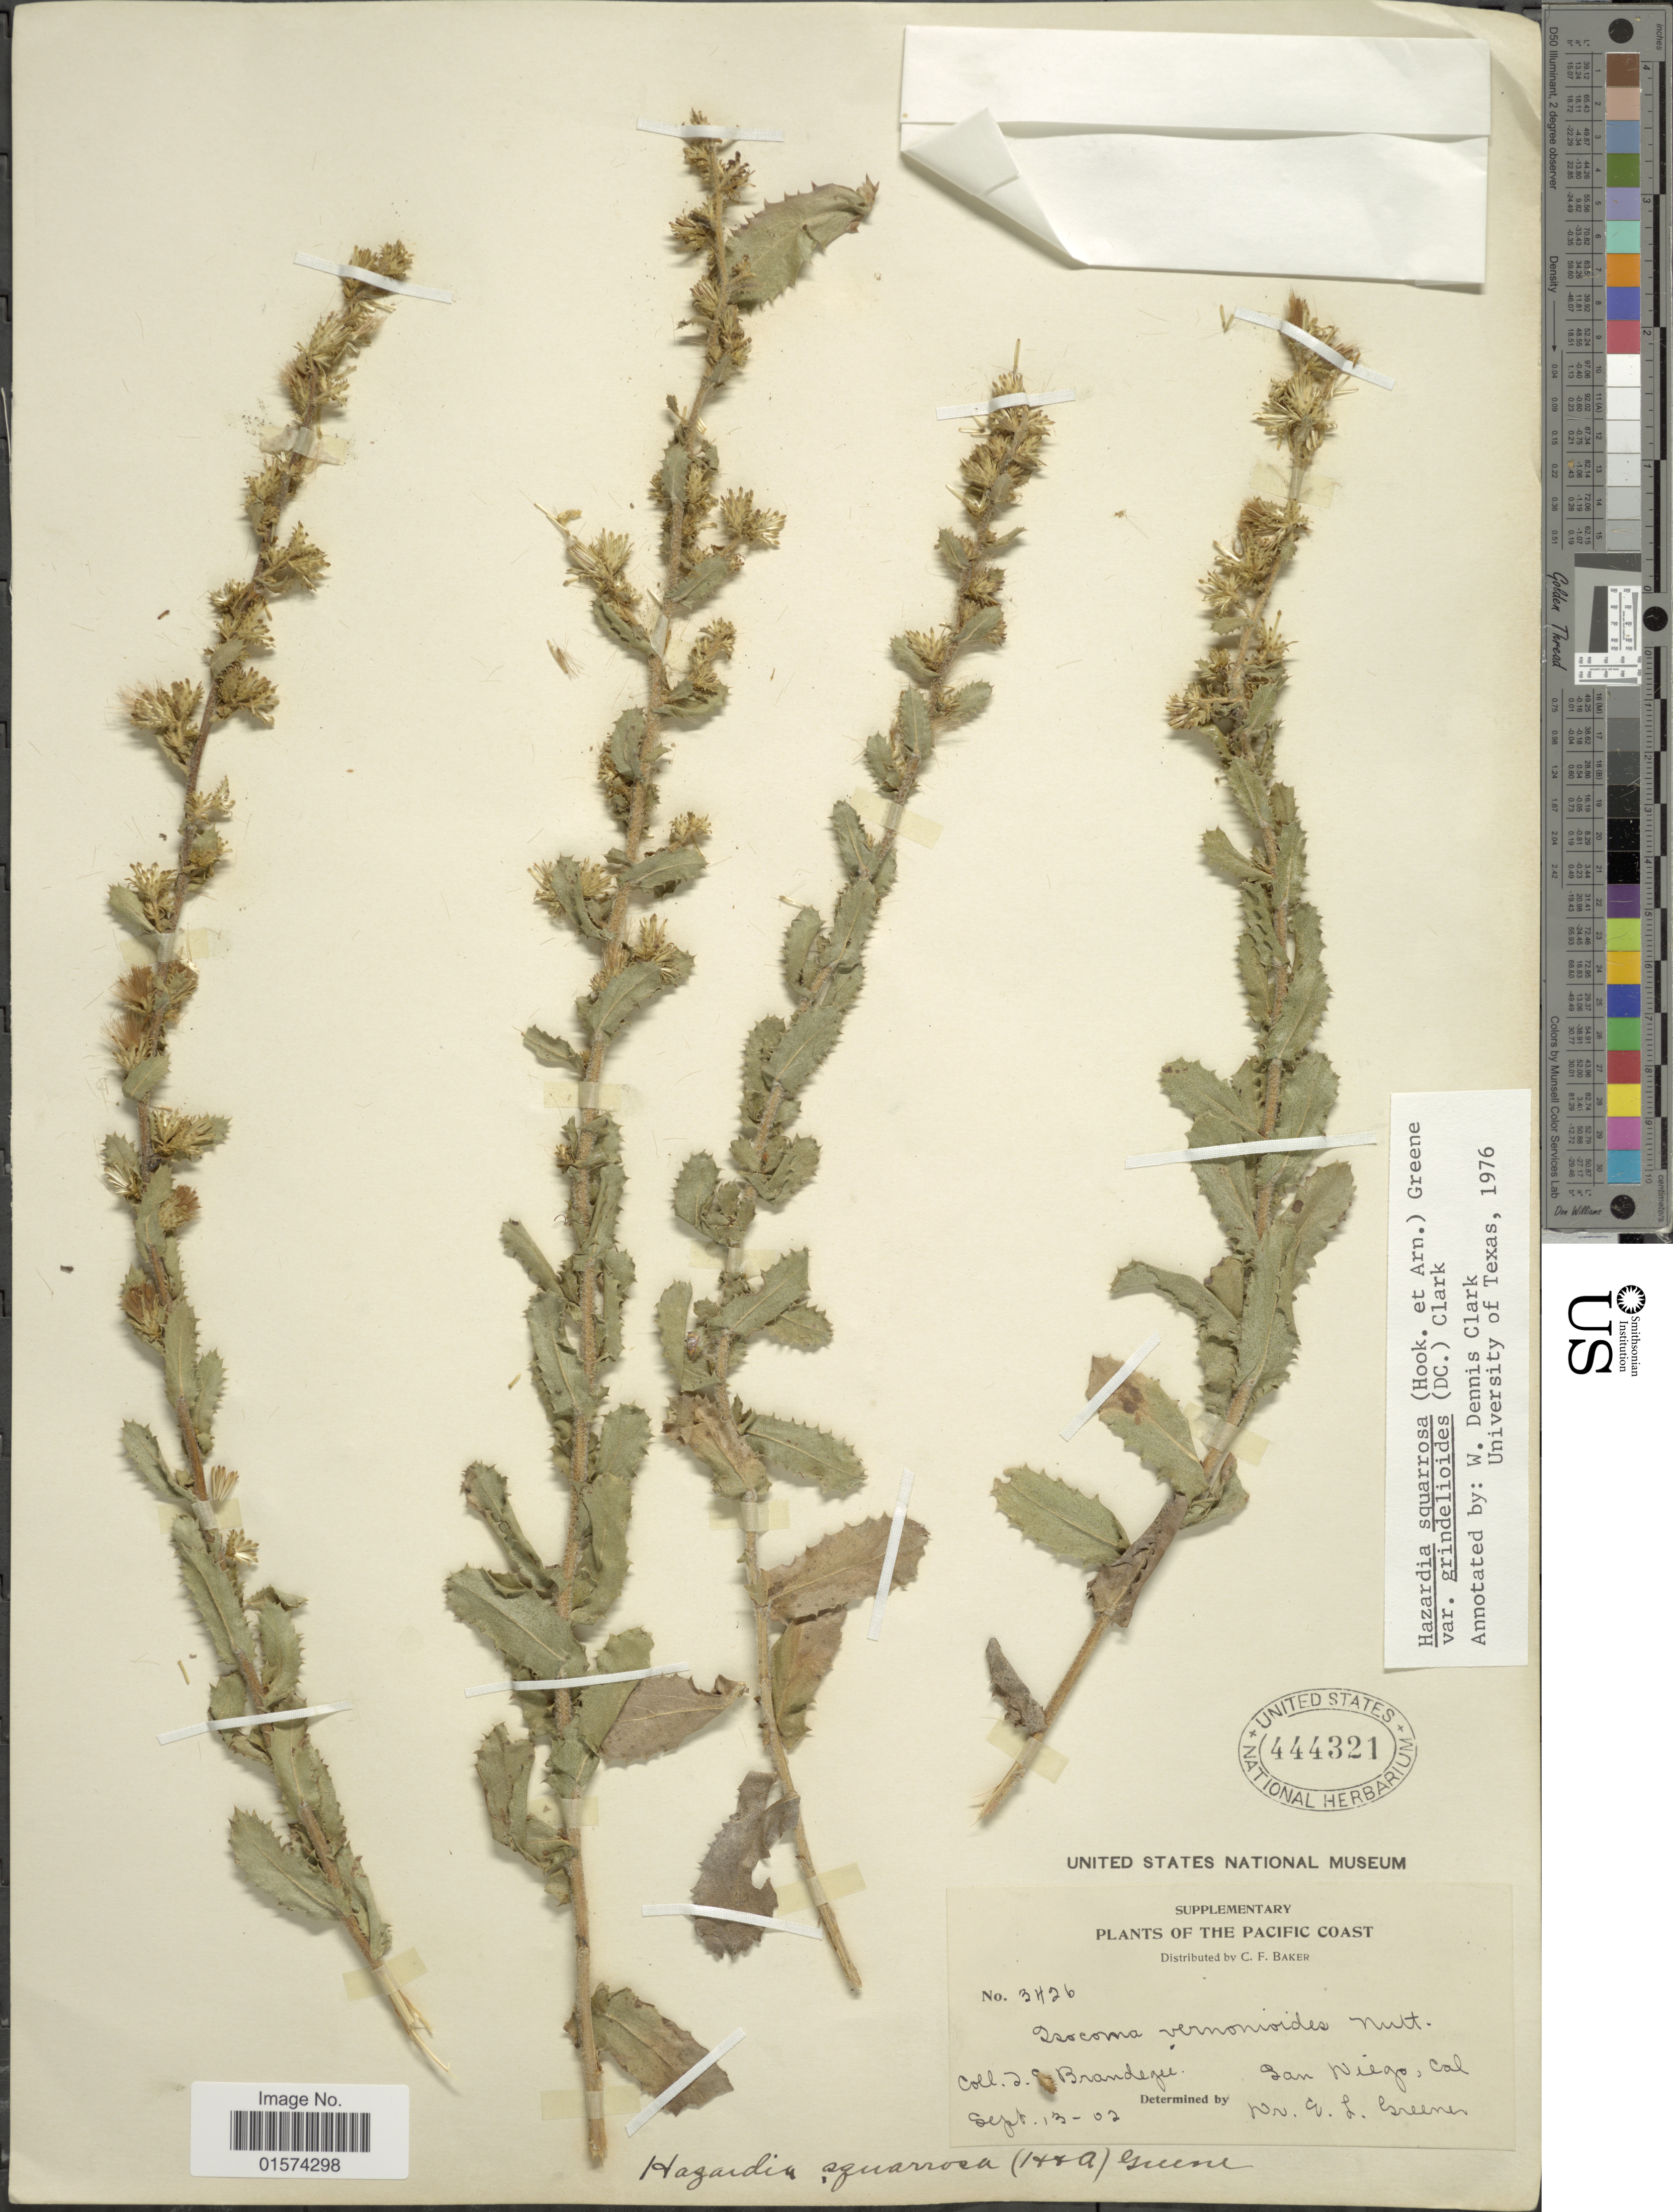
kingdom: Plantae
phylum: Tracheophyta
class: Magnoliopsida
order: Asterales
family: Asteraceae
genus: Hazardia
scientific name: Hazardia squarrosa var. grindelioides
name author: (DC.) W.D. Clark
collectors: T. S. Brandegee (herbarium)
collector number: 3426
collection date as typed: Transcribed d/m/y: 13/9/2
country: United States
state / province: California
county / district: San Diego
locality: The Pacific Coast, San Diego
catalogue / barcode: US 444321